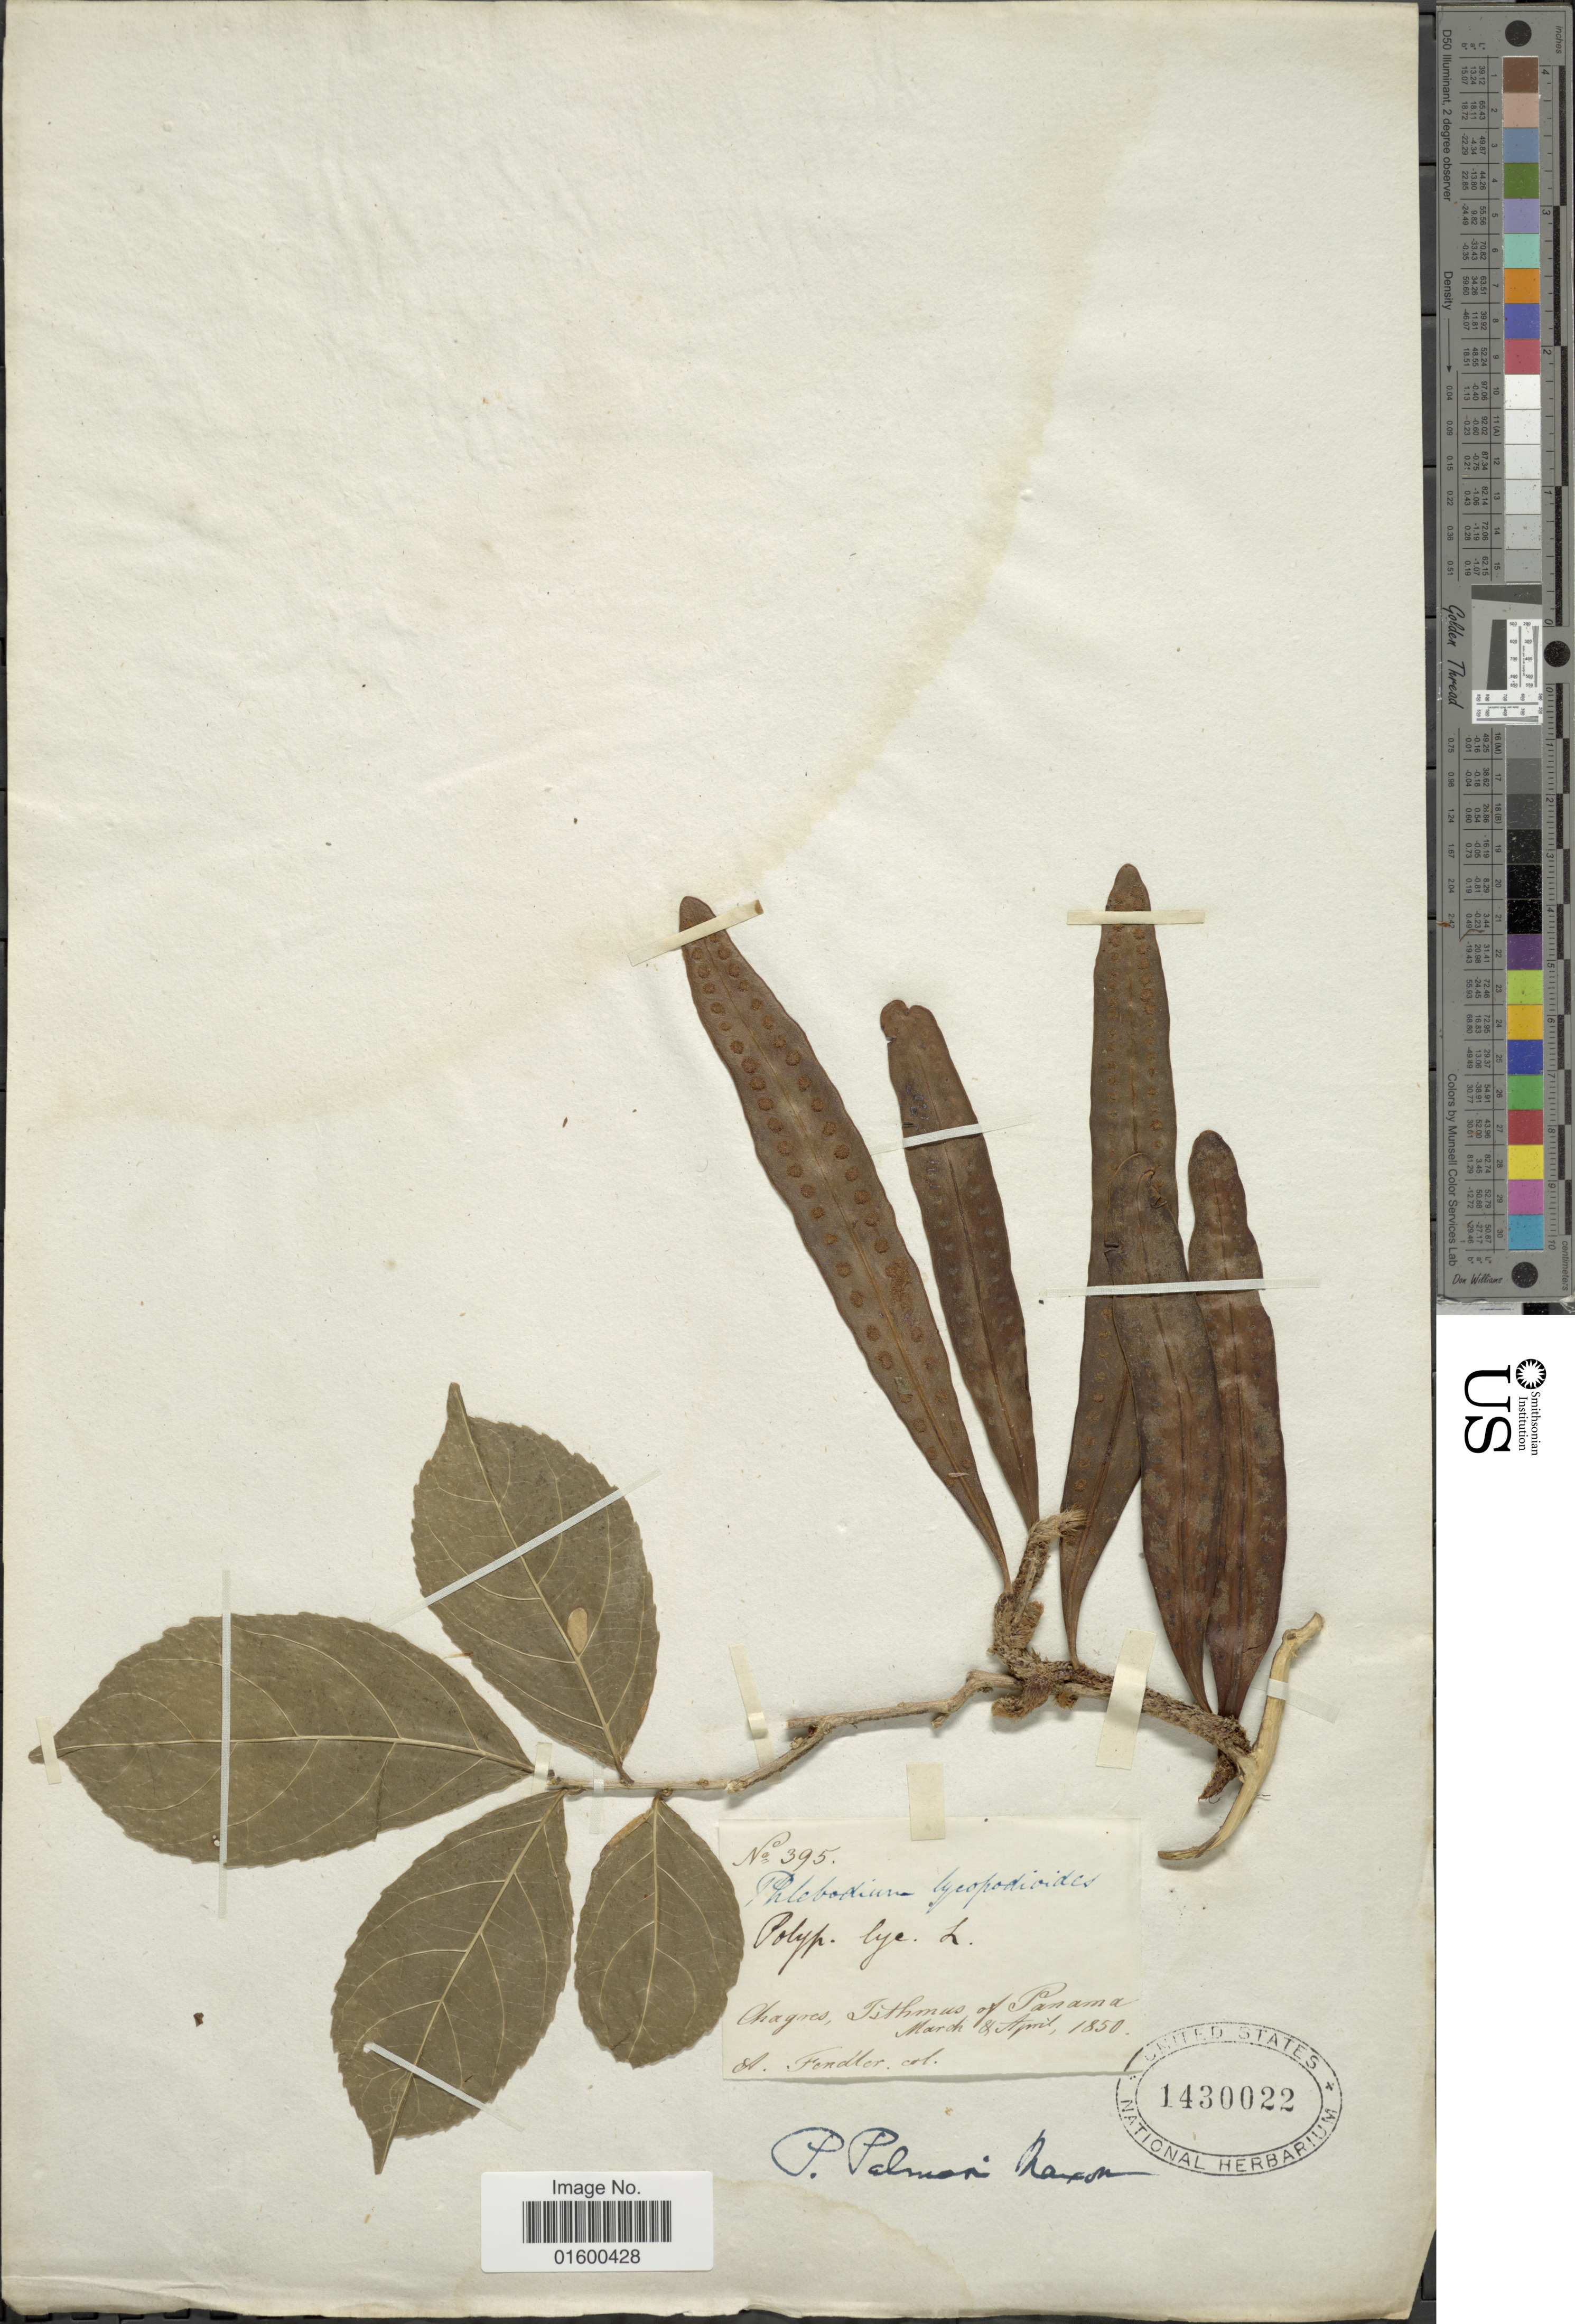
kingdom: Plantae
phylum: Tracheophyta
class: Polypodiopsida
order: Polypodiales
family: Polypodiaceae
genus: Microgramma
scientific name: Microgramma nitida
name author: (J. Sm.) A.R. Sm.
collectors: A. Fendler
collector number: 395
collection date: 1850-03/1850-04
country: Panama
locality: Chagres, Isthmas of Panama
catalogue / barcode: US 1430022